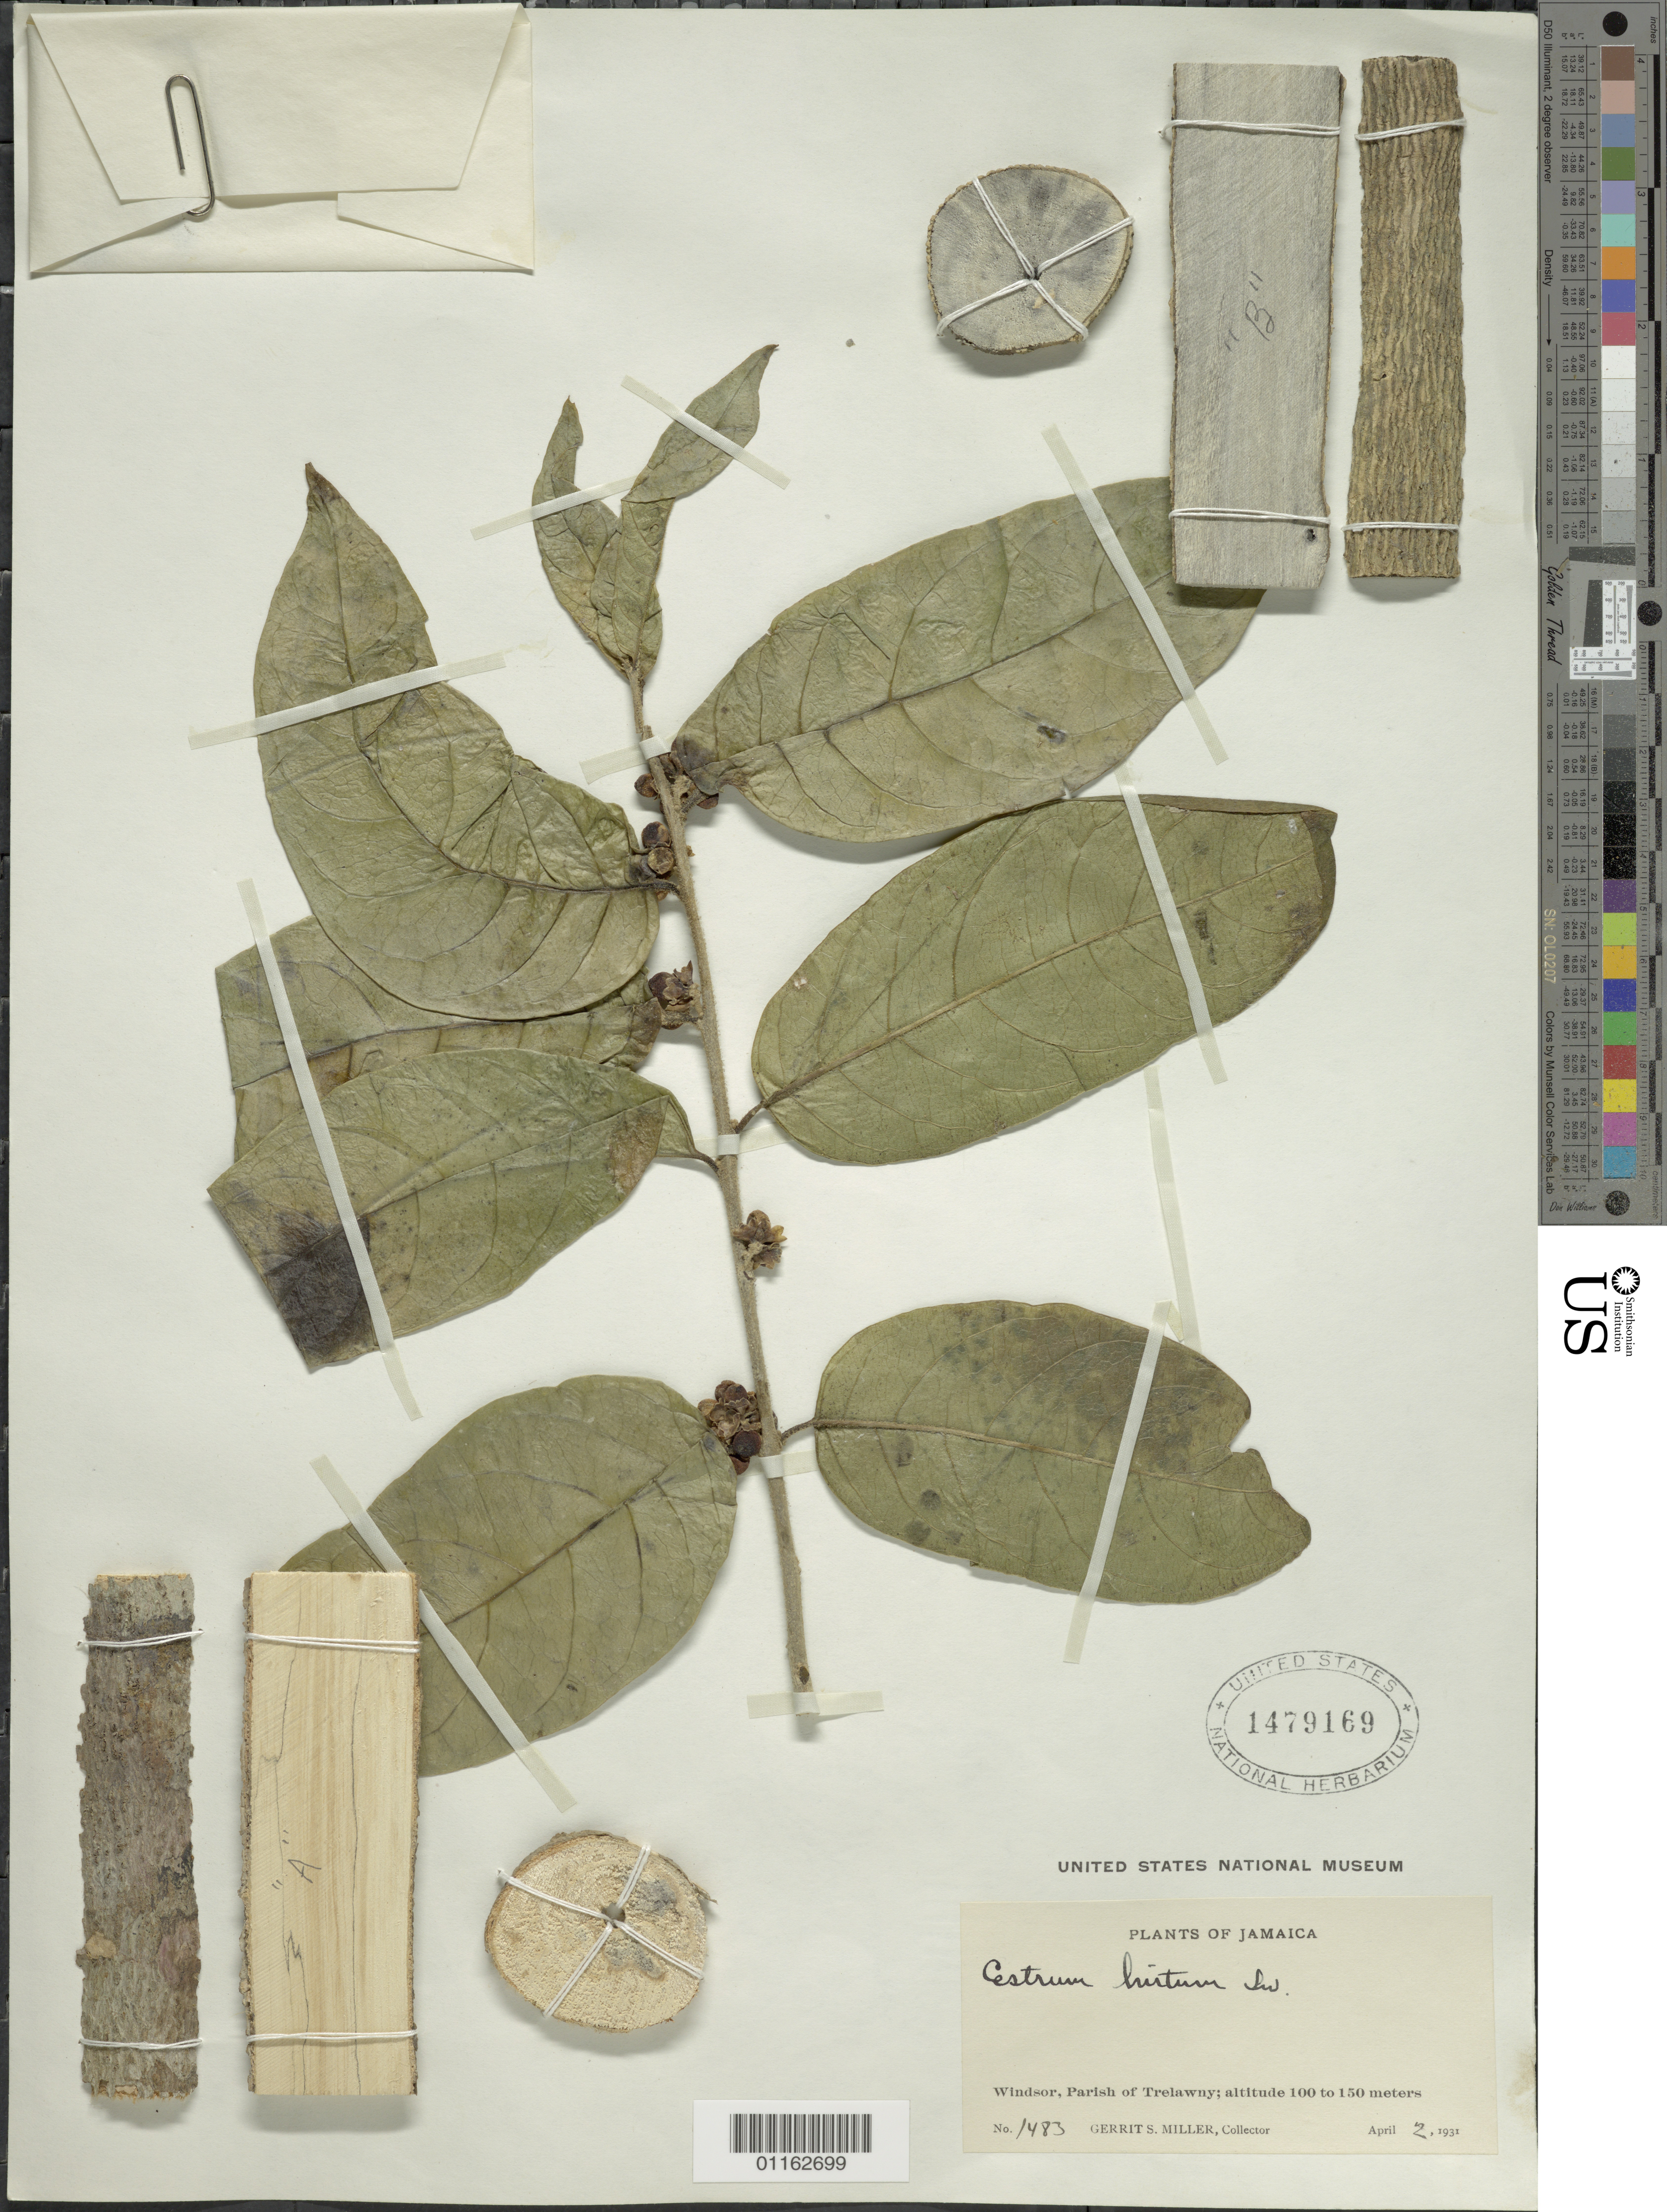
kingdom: Plantae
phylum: Tracheophyta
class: Magnoliopsida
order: Solanales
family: Solanaceae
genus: Cestrum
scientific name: Cestrum hirtum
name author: Sw.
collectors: G. S. Miller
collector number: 1483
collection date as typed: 02 Apr 1931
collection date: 1931-04-02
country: Jamaica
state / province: Trelawny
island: Jamaica I.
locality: Windsor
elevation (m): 100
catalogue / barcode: US 1479169